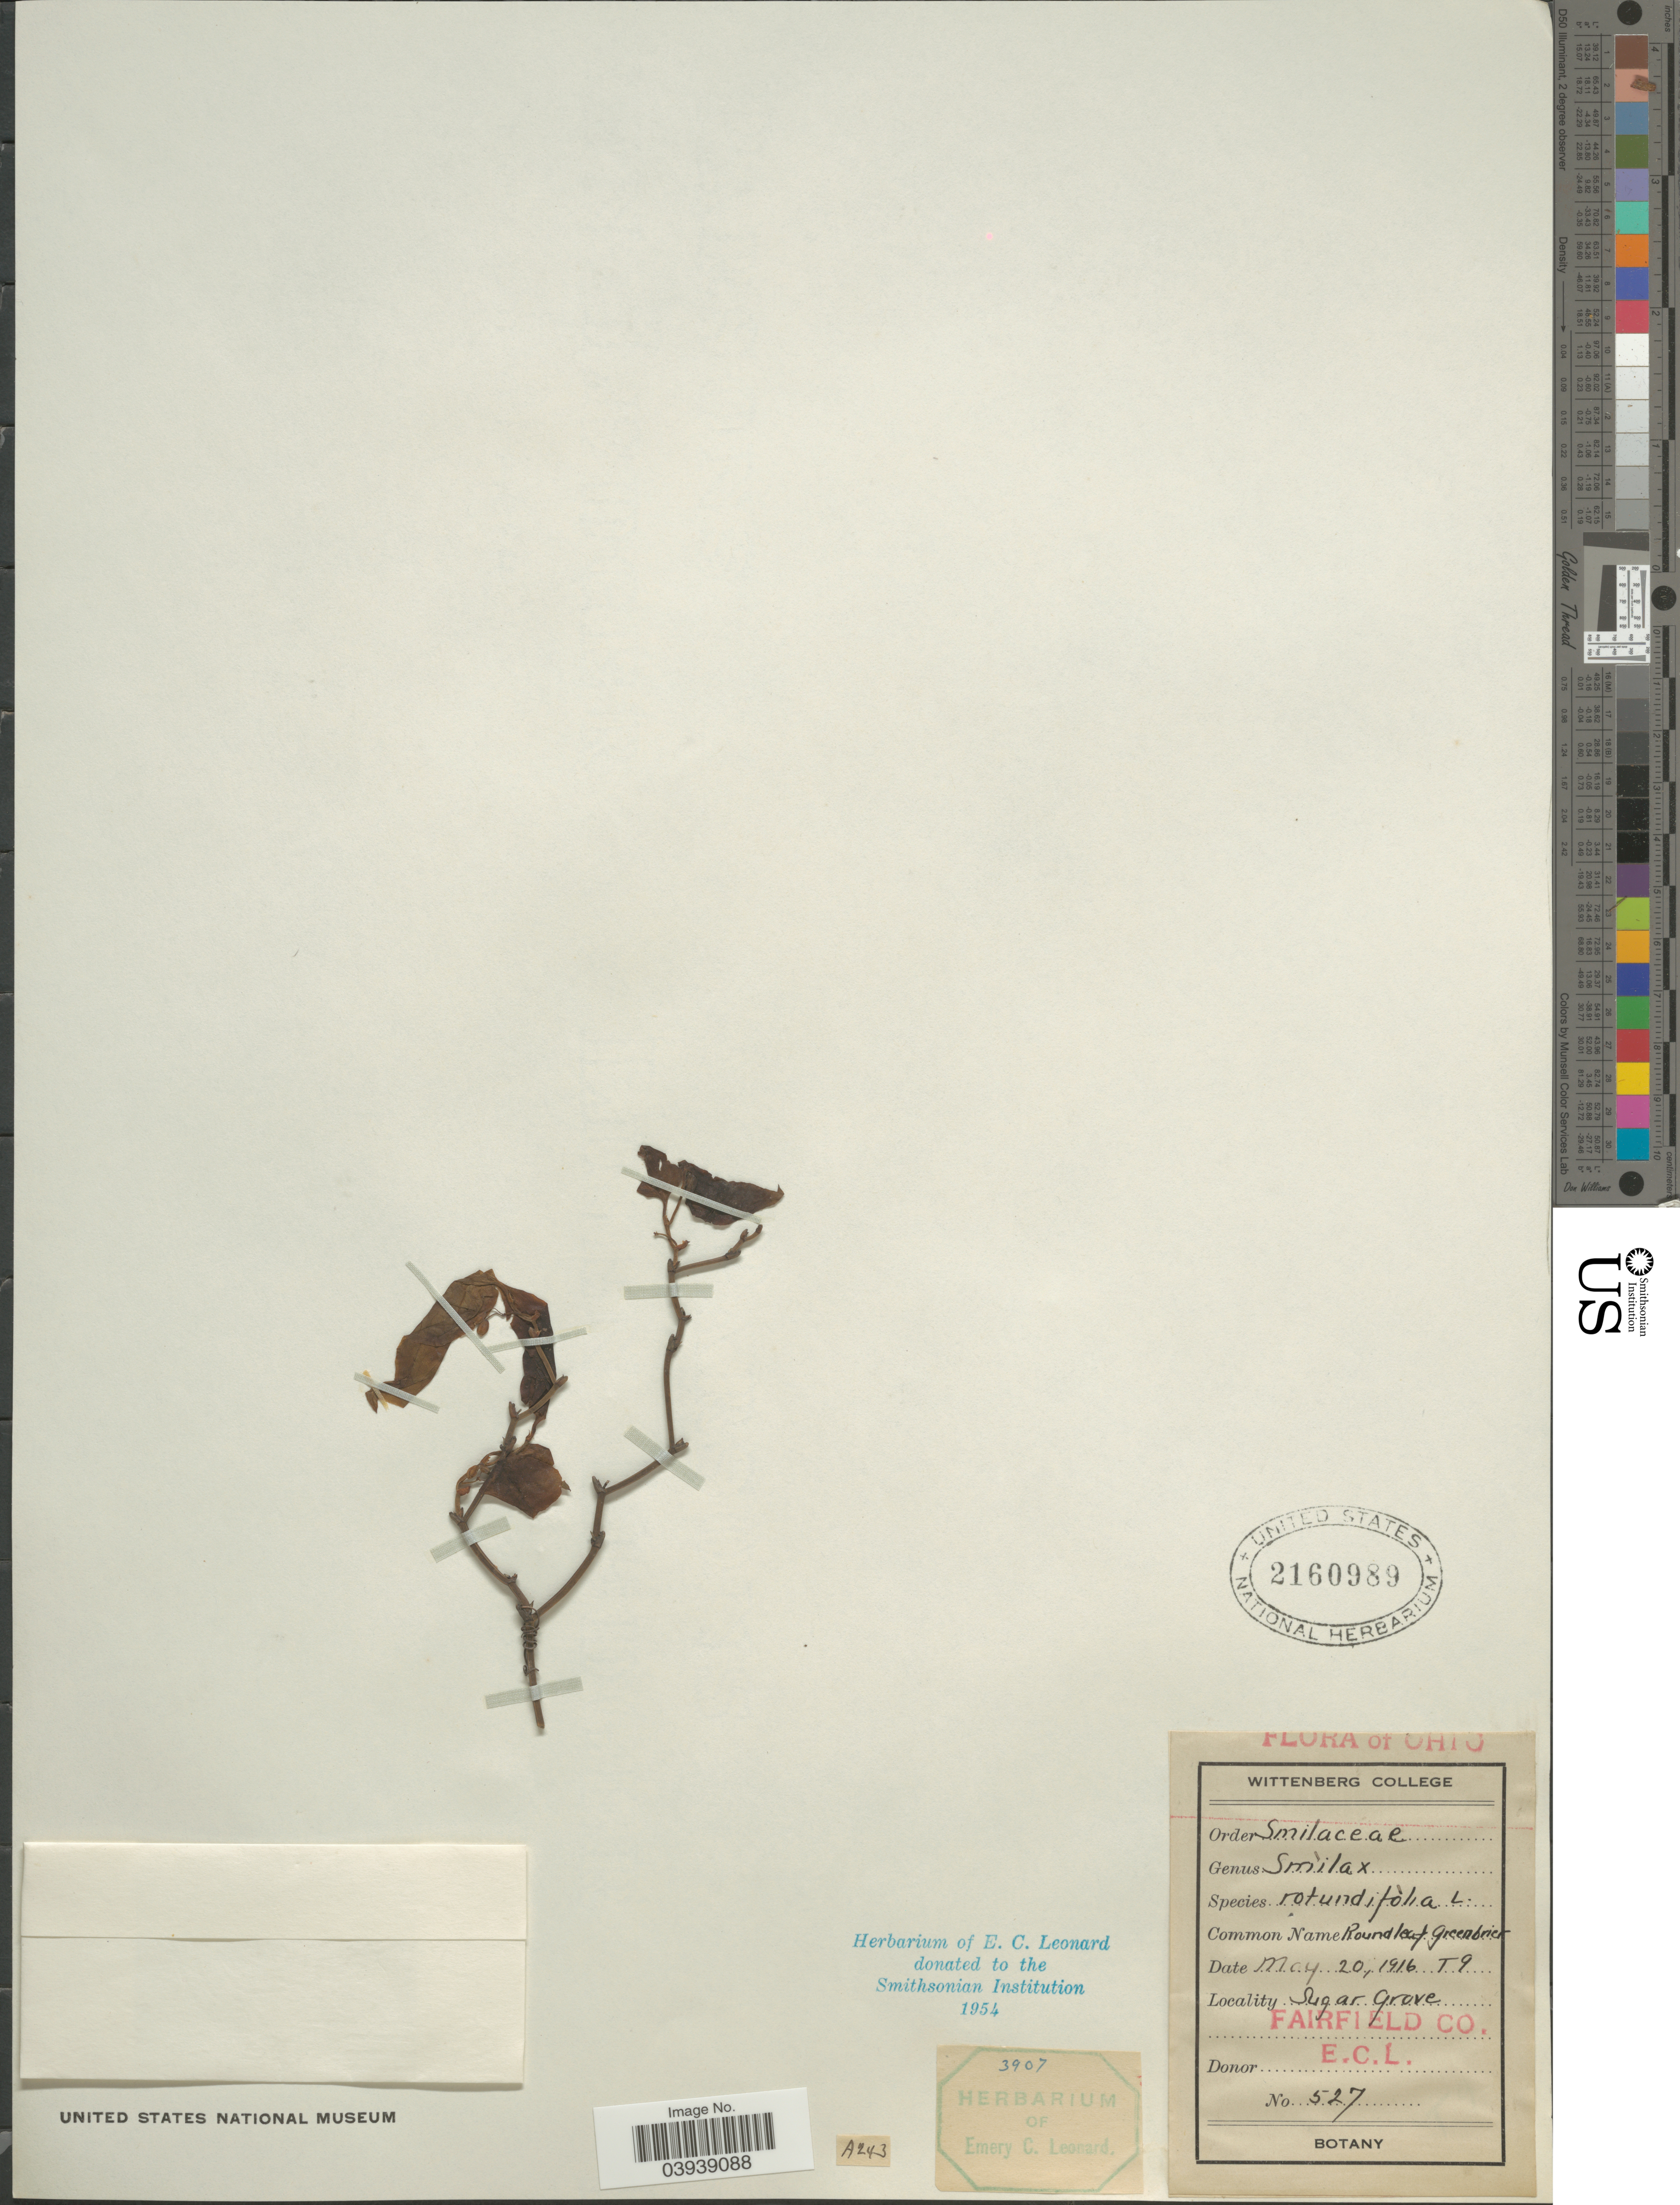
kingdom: Plantae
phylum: Tracheophyta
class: Liliopsida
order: Liliales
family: Smilacaceae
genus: Smilax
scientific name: Smilax rotundifolia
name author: L.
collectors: E. C. Leonard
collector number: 527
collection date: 1916-05-20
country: United States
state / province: Ohio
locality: Sugar Grove. Fairfield Co.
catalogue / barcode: US 2160989